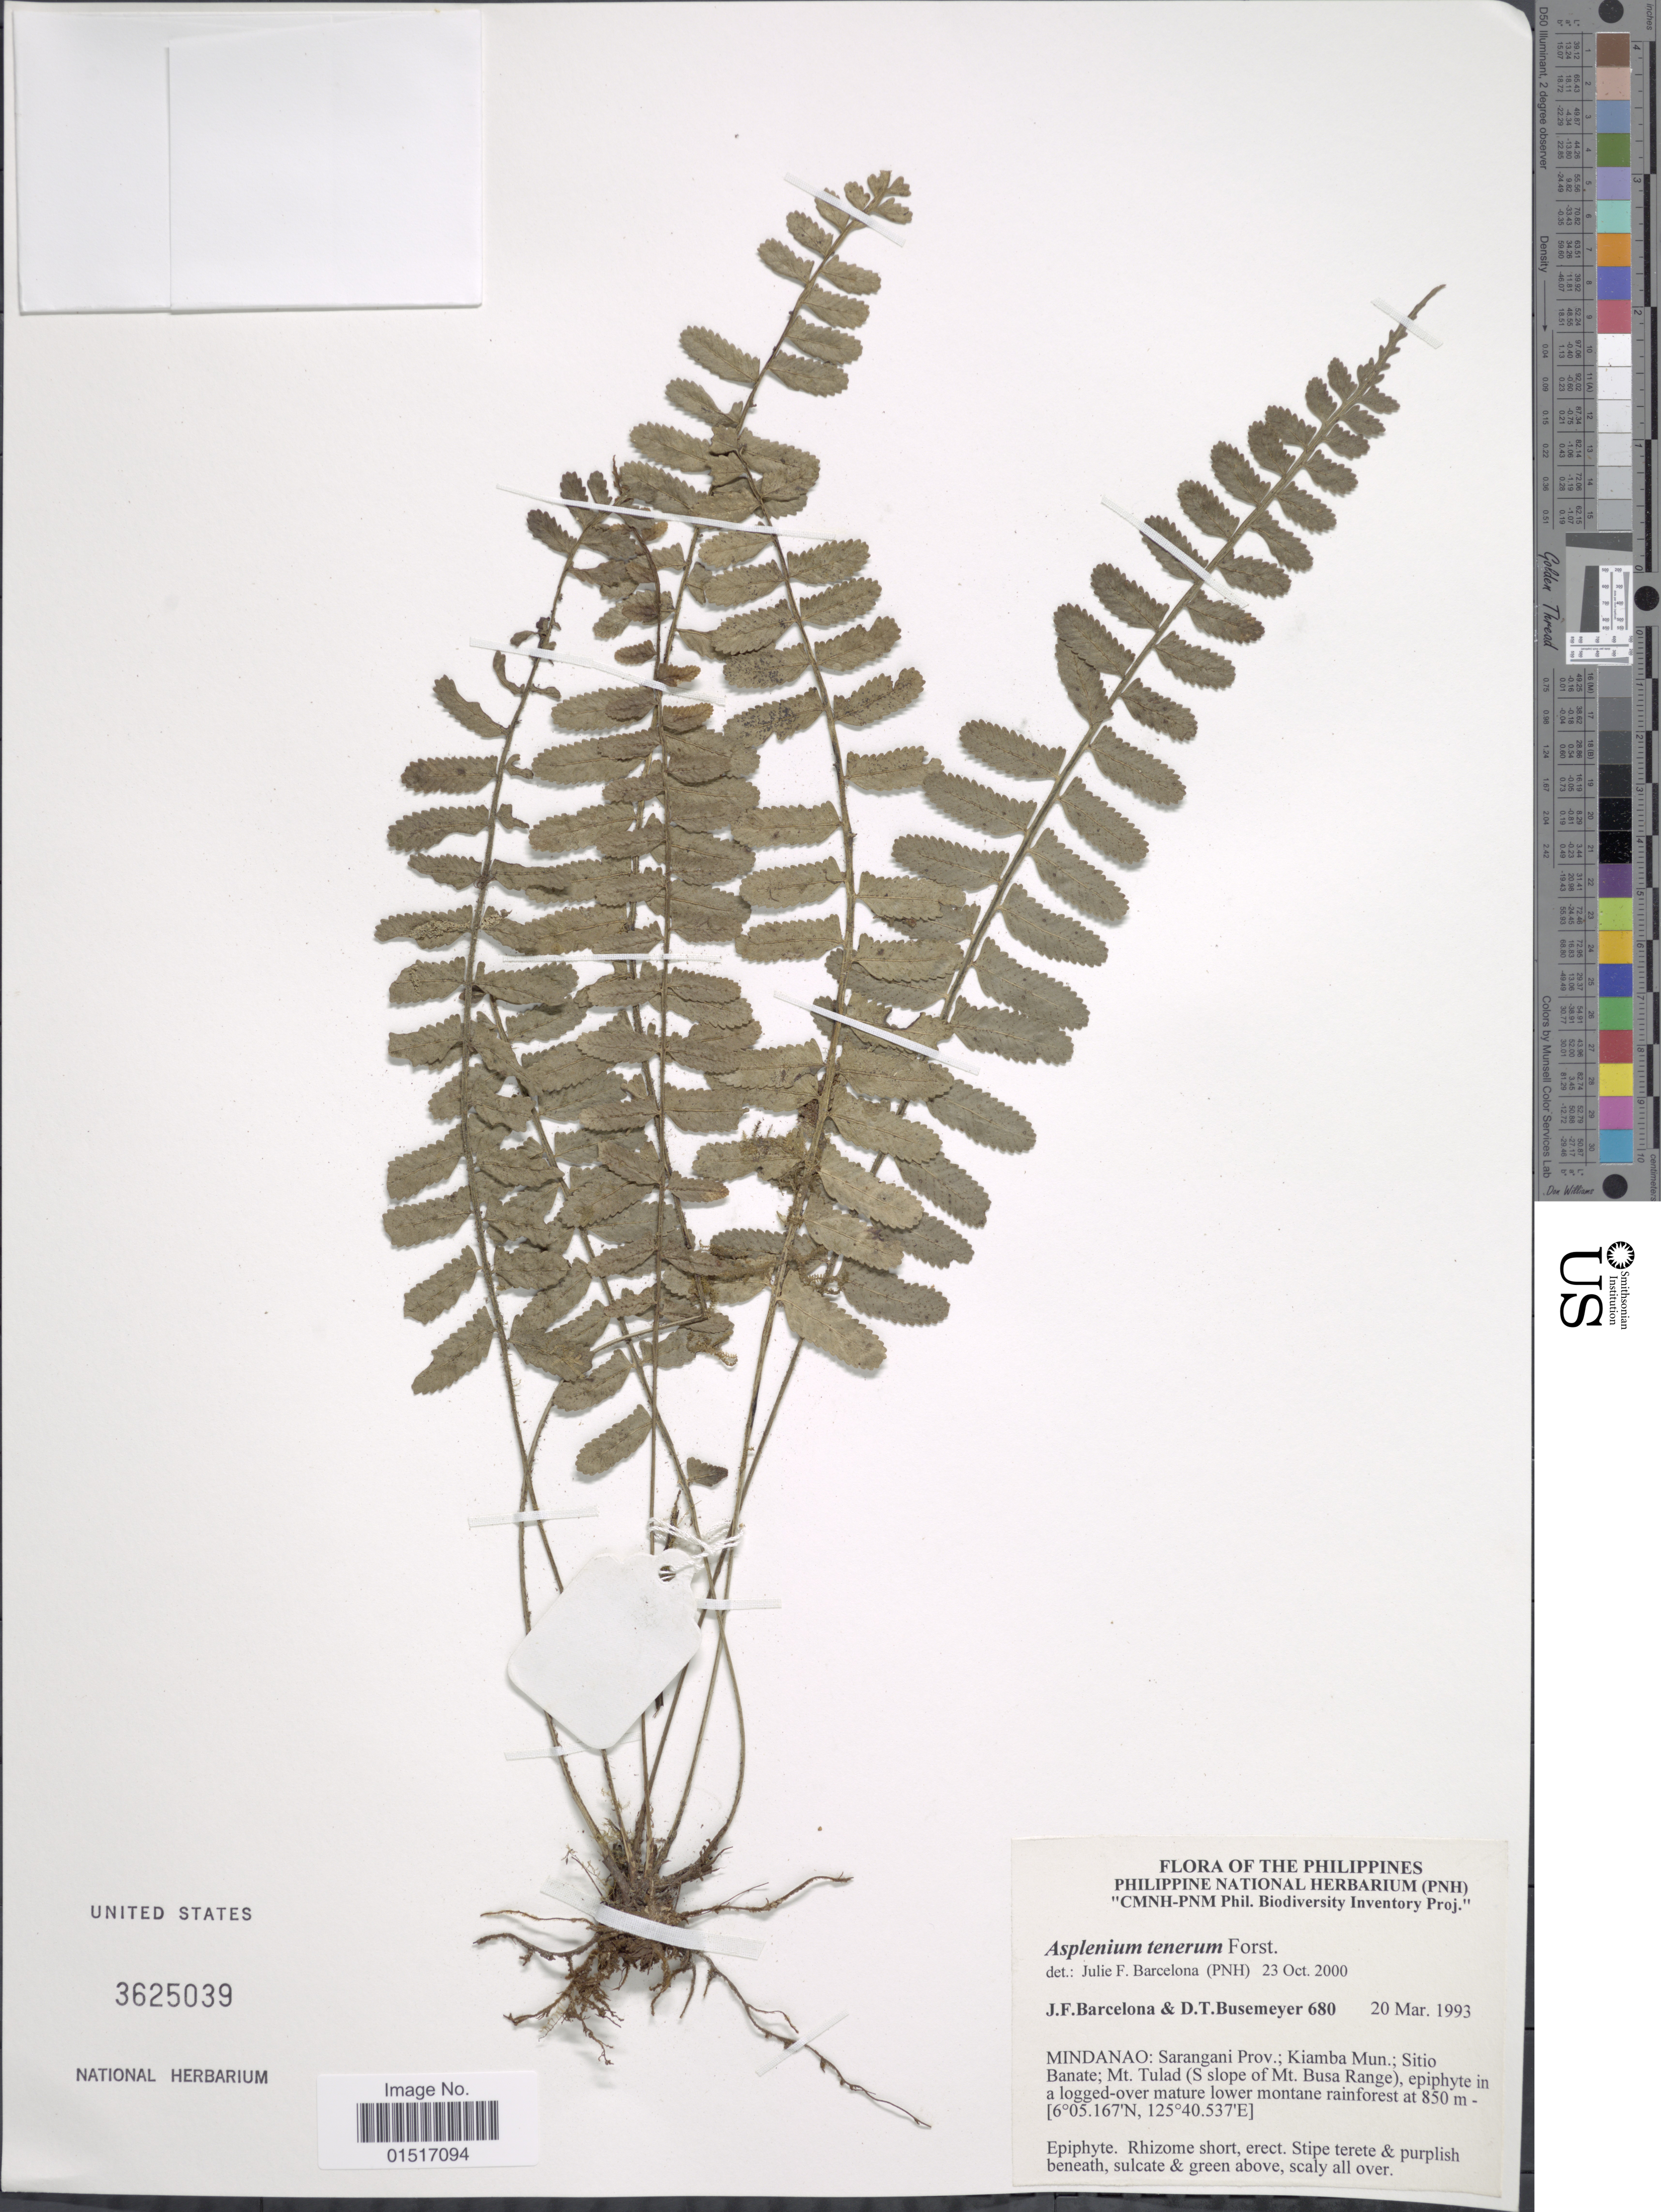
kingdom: Plantae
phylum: Tracheophyta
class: Polypodiopsida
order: Polypodiales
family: Aspleniaceae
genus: Asplenium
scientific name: Asplenium tenerum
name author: G. Forst.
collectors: J. F. Barcelona & D. Busemeyer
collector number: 680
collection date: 1993-03-20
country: Philippines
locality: Mindanao: Sarangani Prov.; Kiamba Mun.; Sitio Banate; Mt. Tulad (S slope of Mt. Busa Range)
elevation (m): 850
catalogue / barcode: US 3625039